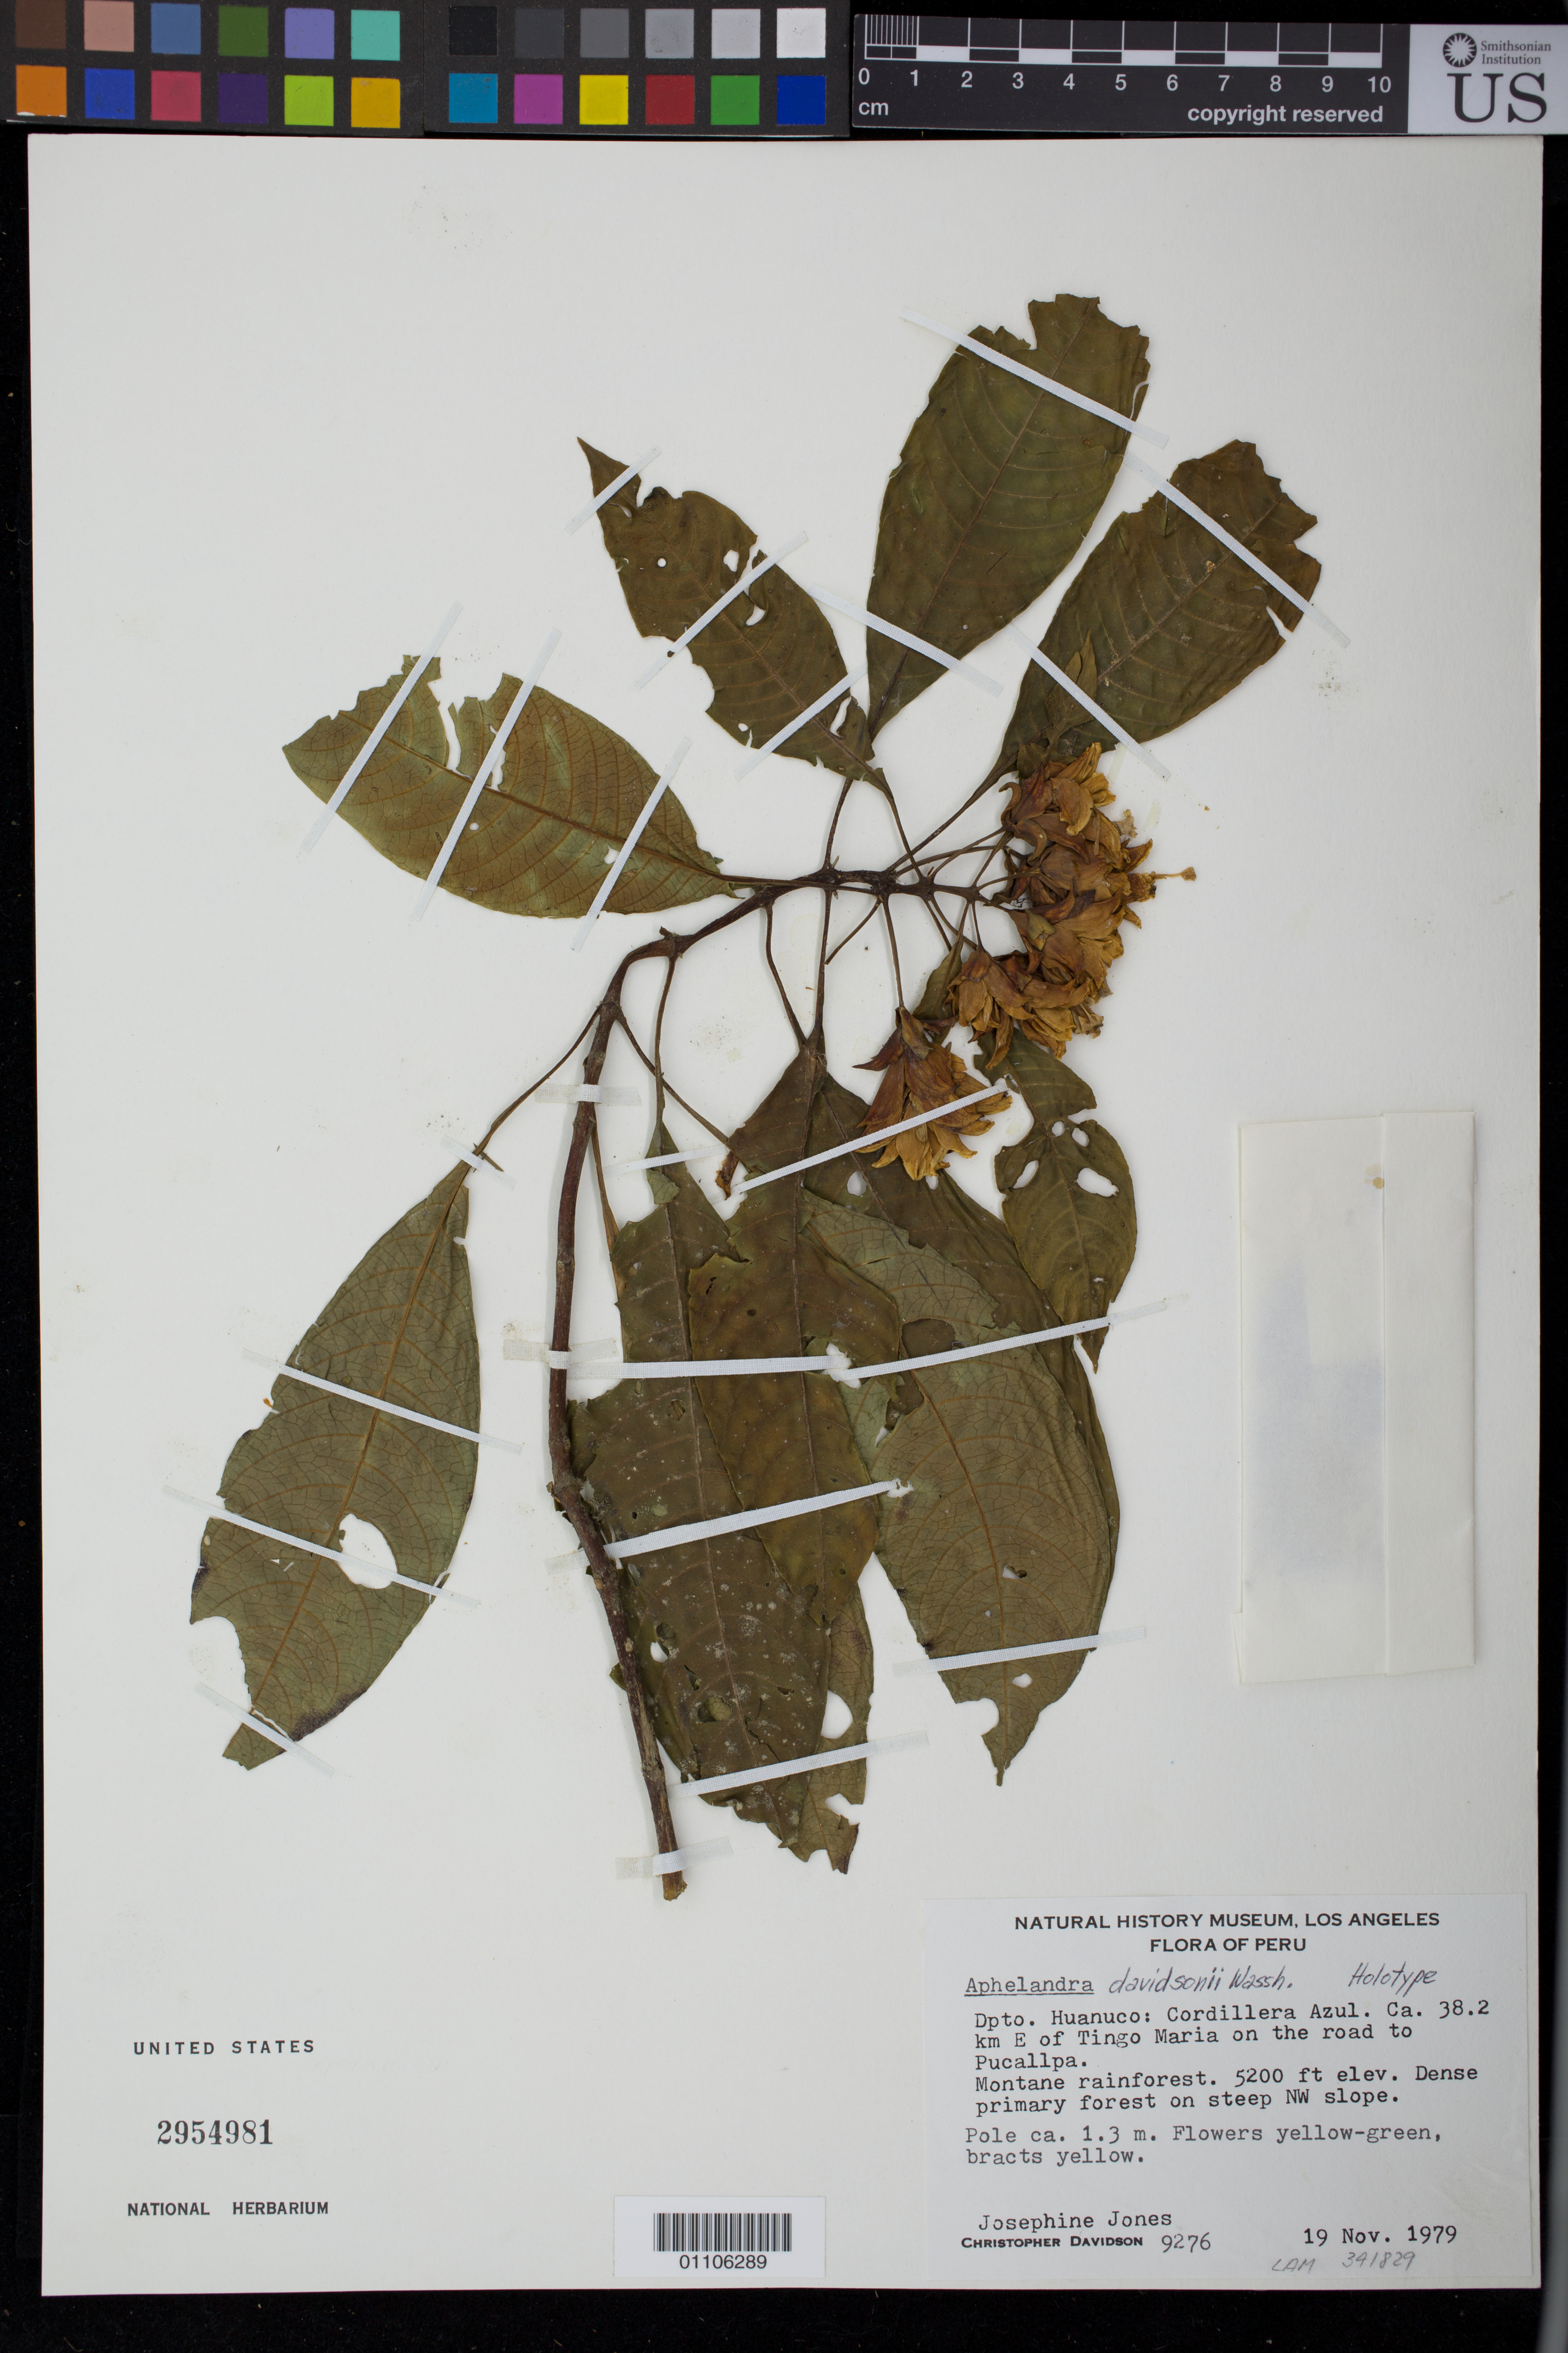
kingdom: Plantae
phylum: Tracheophyta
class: Magnoliopsida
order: Lamiales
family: Acanthaceae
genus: Aphelandra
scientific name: Aphelandra davidsonii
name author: Wassh.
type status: Holotype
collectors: C. Davidson & J. Jones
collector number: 9276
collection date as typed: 19 Nov 1979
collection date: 1979-11-19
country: Peru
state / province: Huánuco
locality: Dpto. Huanuco: Cordillera Azul. Ca. 38.2 km E of Tingo Maria on the road to Pucallpa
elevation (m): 1585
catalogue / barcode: US 2954981